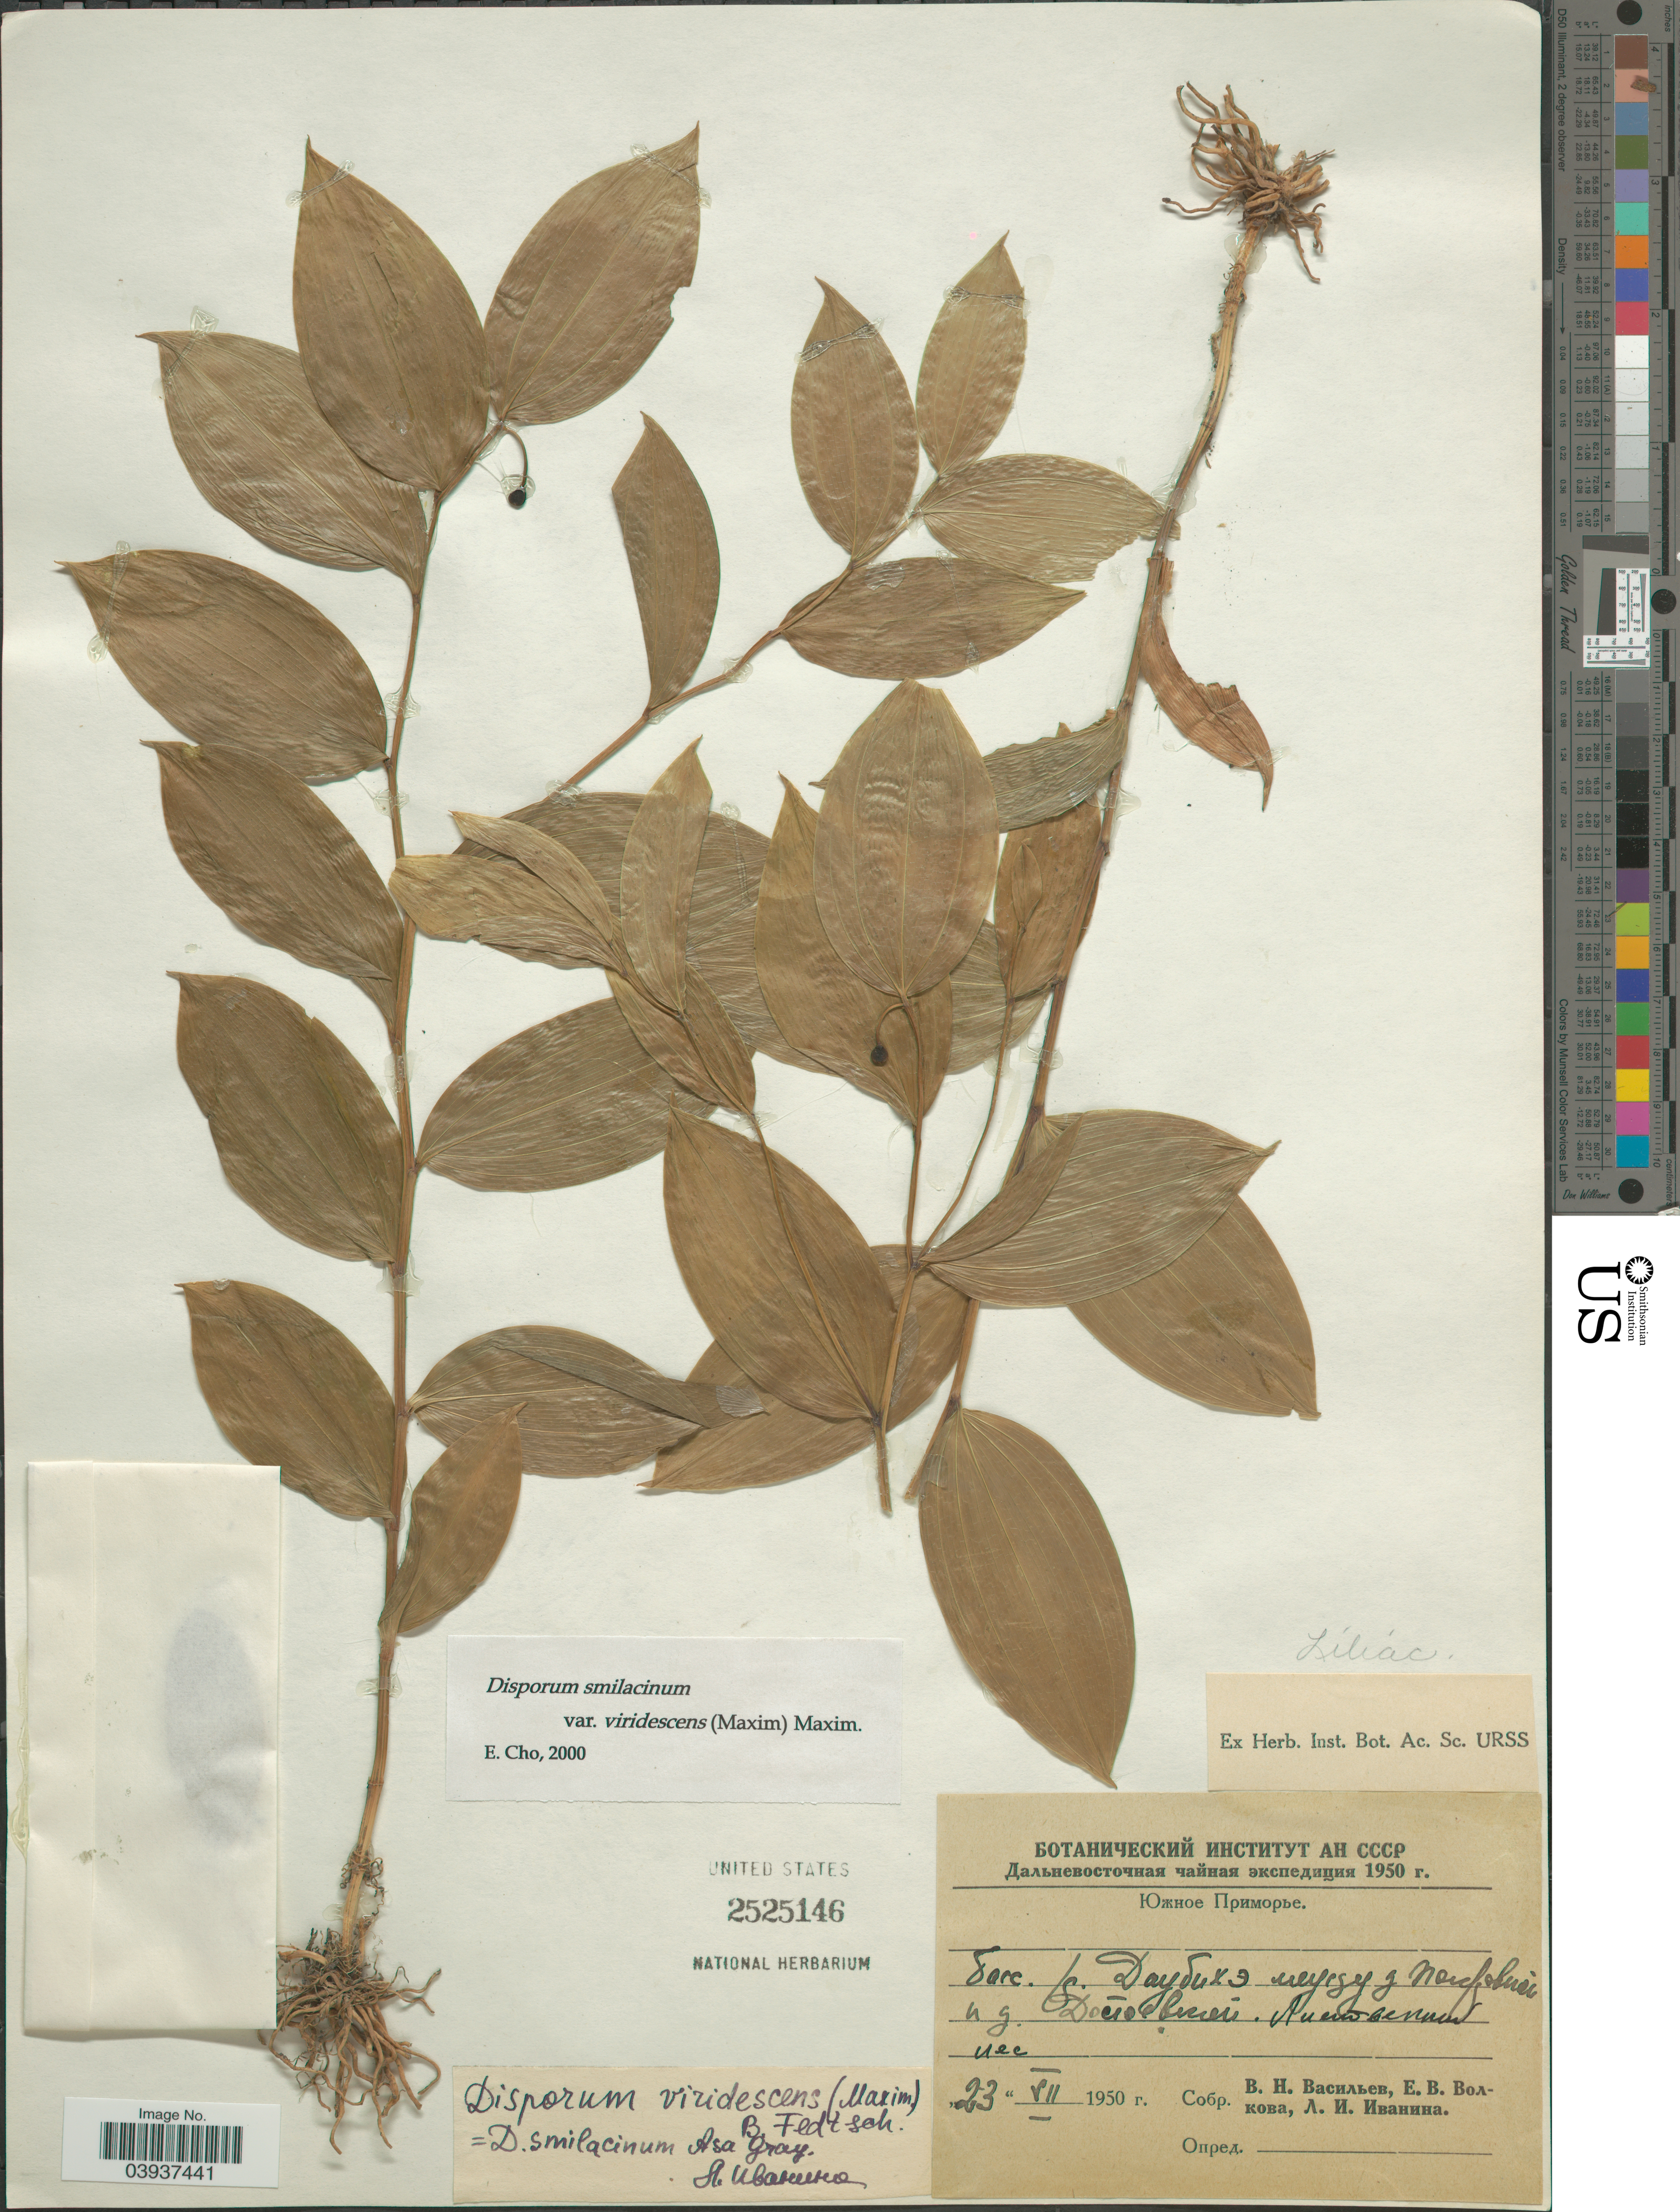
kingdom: Plantae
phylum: Tracheophyta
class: Liliopsida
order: Liliales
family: Colchicaceae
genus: Disporum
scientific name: Disporum smilacinum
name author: A. Gray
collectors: V. Vasilev, E. V. Volkova & L. Ivanina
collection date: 1950-07-23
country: Russian Federation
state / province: Primorsky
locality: Basin of river Daubikhe, between villages Pokrovka and Dostoevka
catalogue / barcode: US 2525146